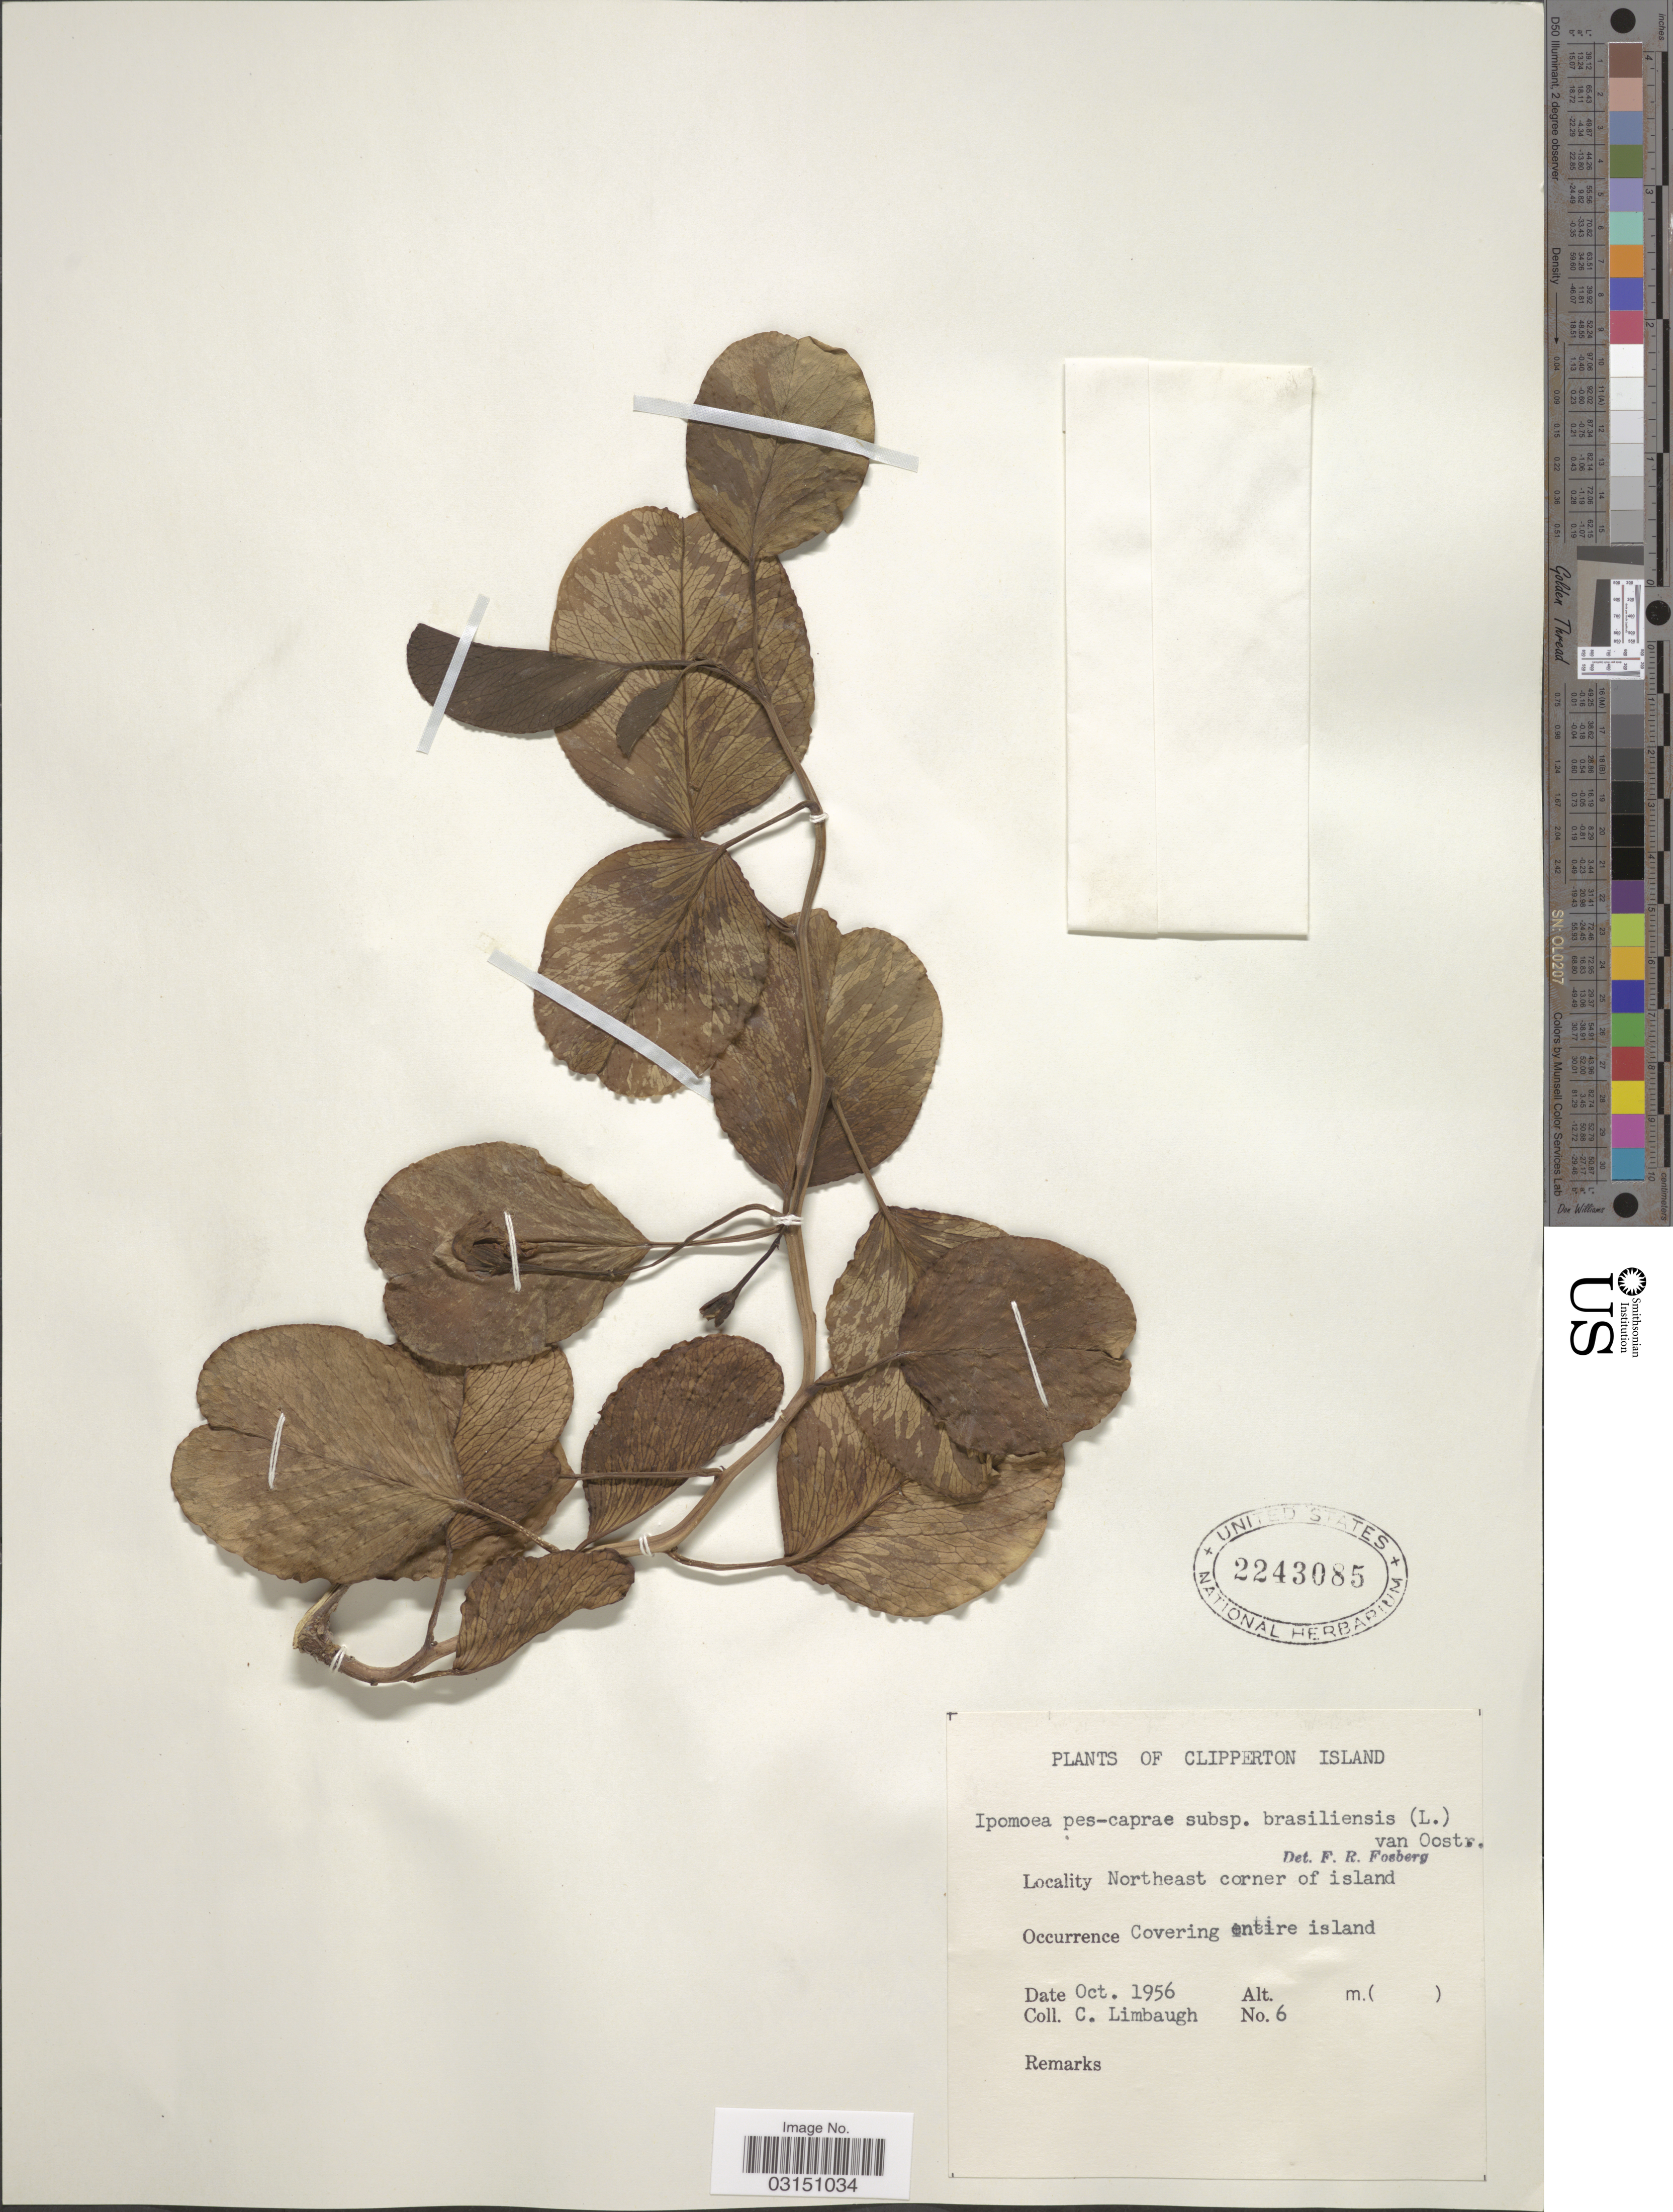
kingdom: Plantae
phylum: Tracheophyta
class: Magnoliopsida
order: Solanales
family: Convolvulaceae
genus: Ipomoea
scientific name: Ipomoea pes-caprae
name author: (L.) R. Br.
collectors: C. Limbaugh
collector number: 6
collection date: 1956-10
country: Central Am. Pac. Islands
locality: Clipperton Island. Northeast corner of island. Covering entire island.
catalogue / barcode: US 2243085